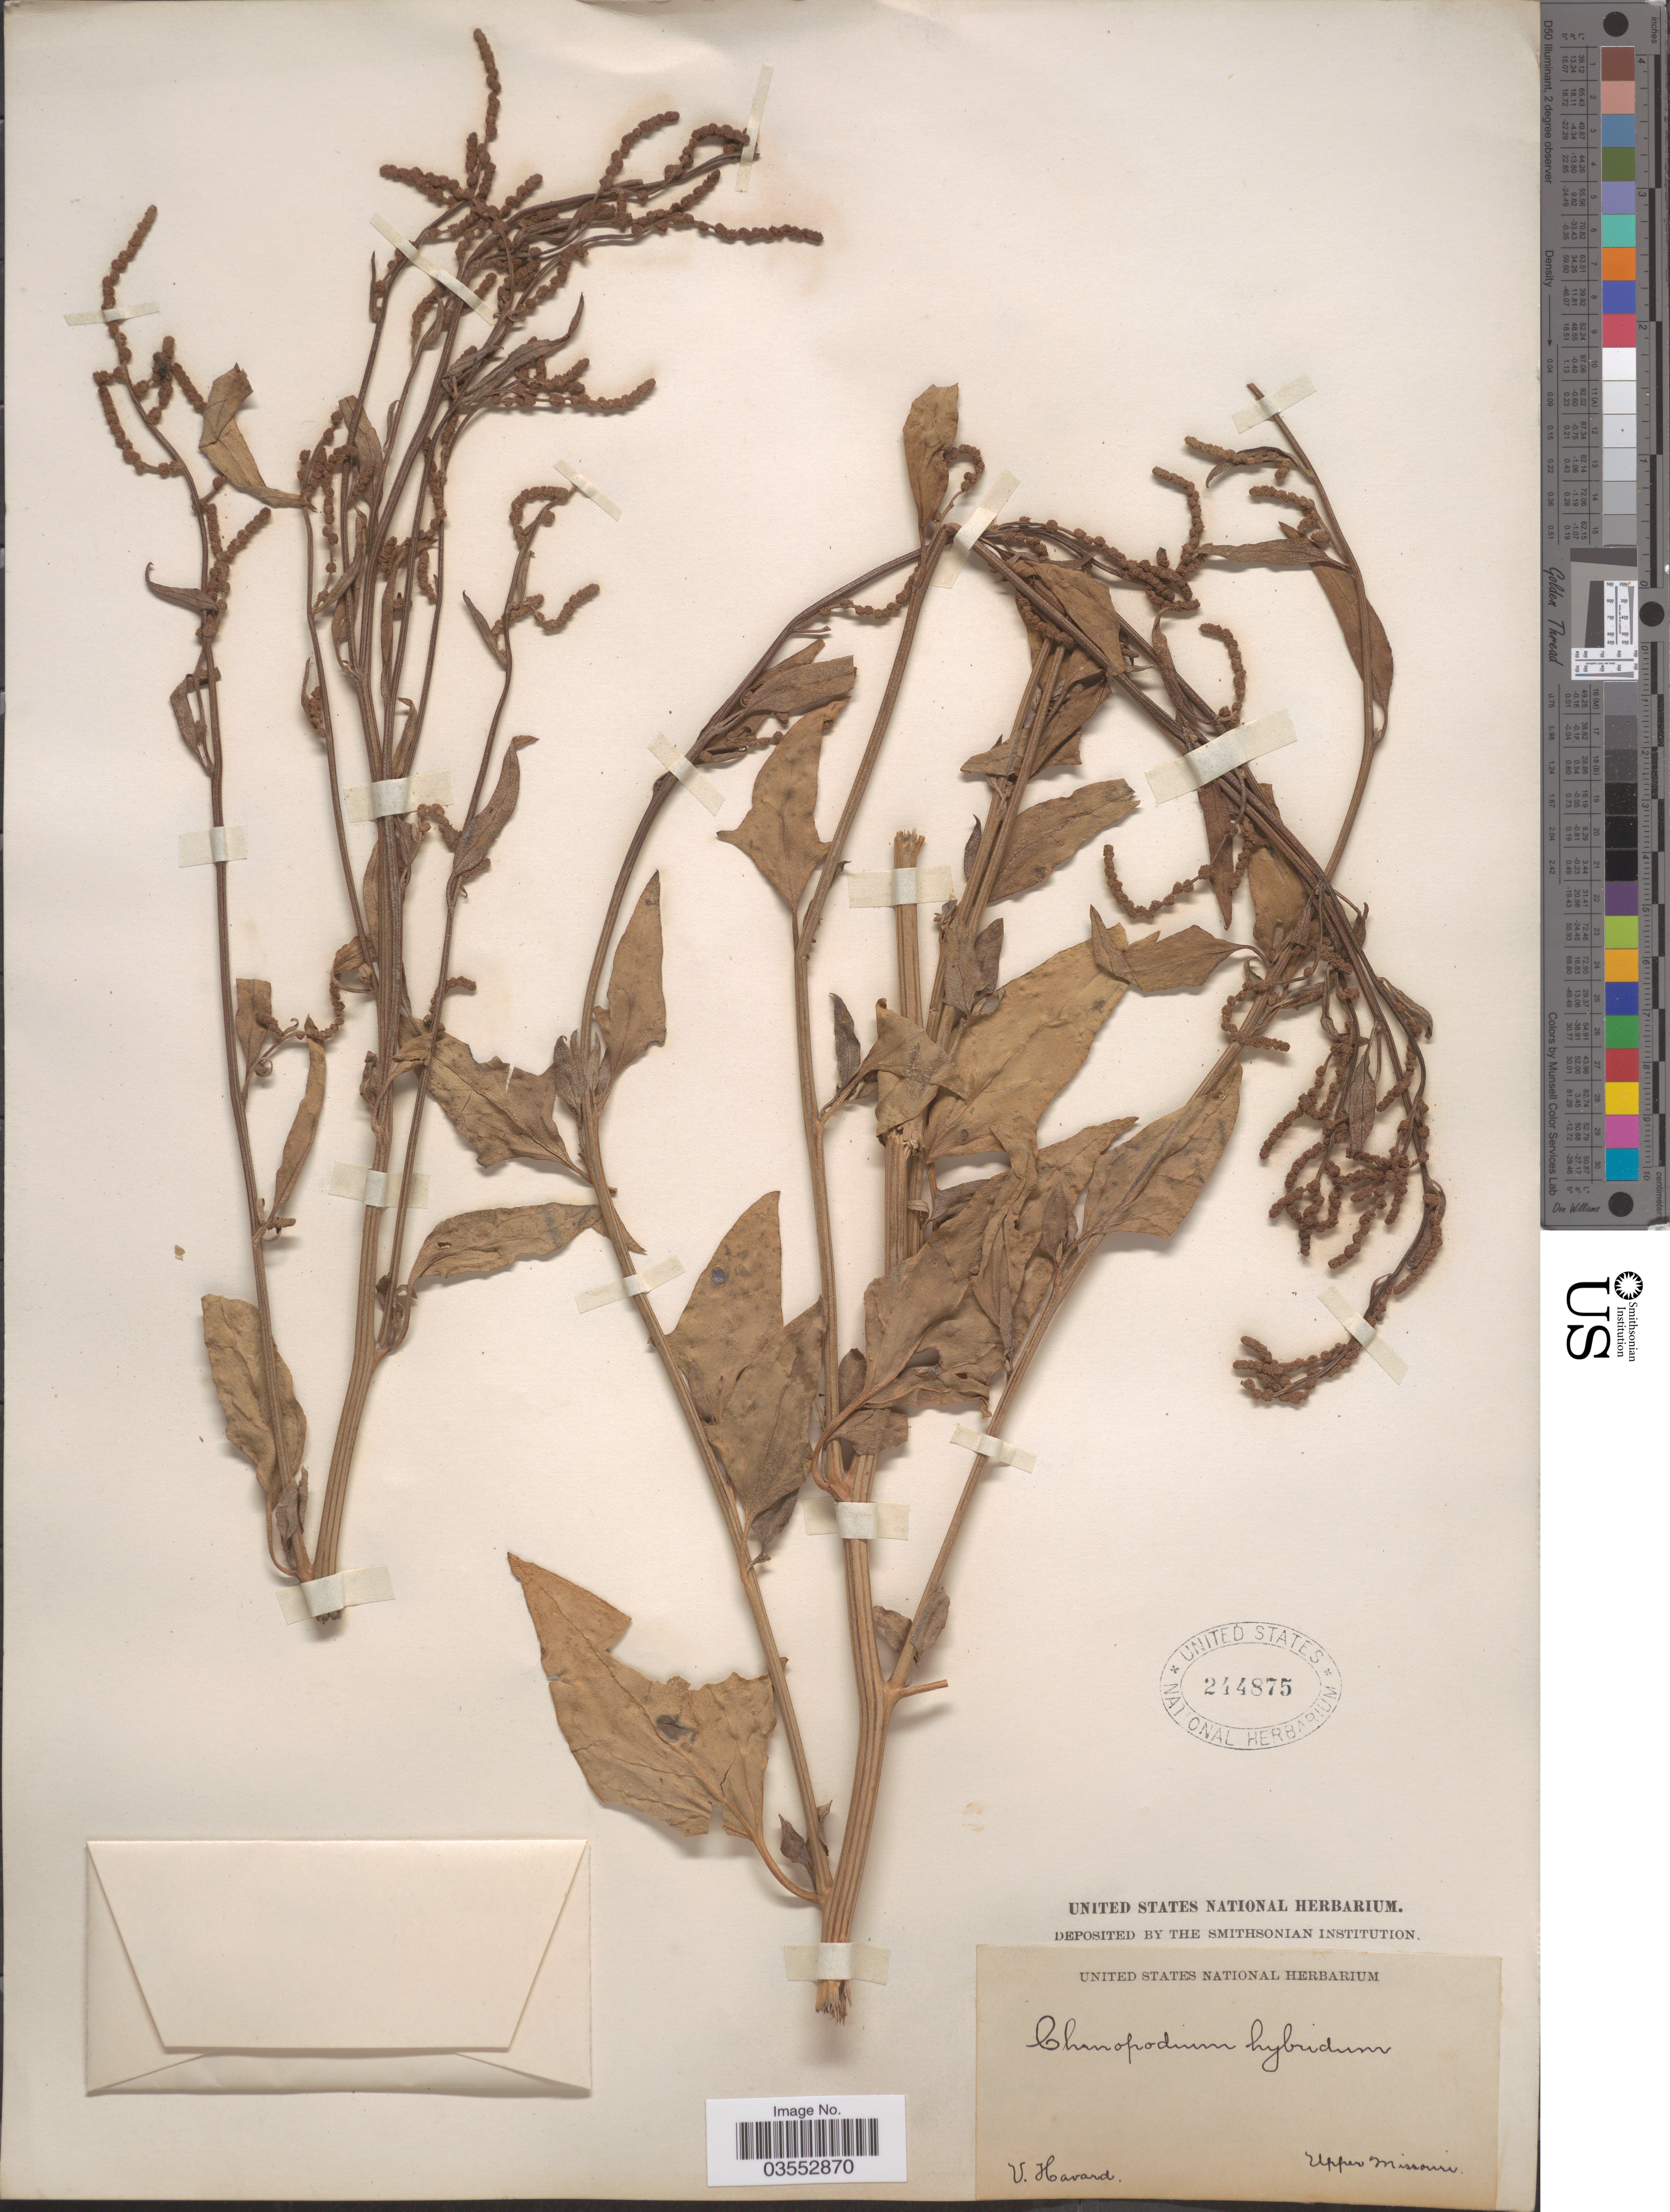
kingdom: Plantae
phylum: Tracheophyta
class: Magnoliopsida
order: Caryophyllales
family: Amaranthaceae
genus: Atriplex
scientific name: Atriplex subspicata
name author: (Nutt.) Rydb.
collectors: V. Havard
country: United States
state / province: Missouri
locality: Upper Missouri.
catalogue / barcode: US 244875